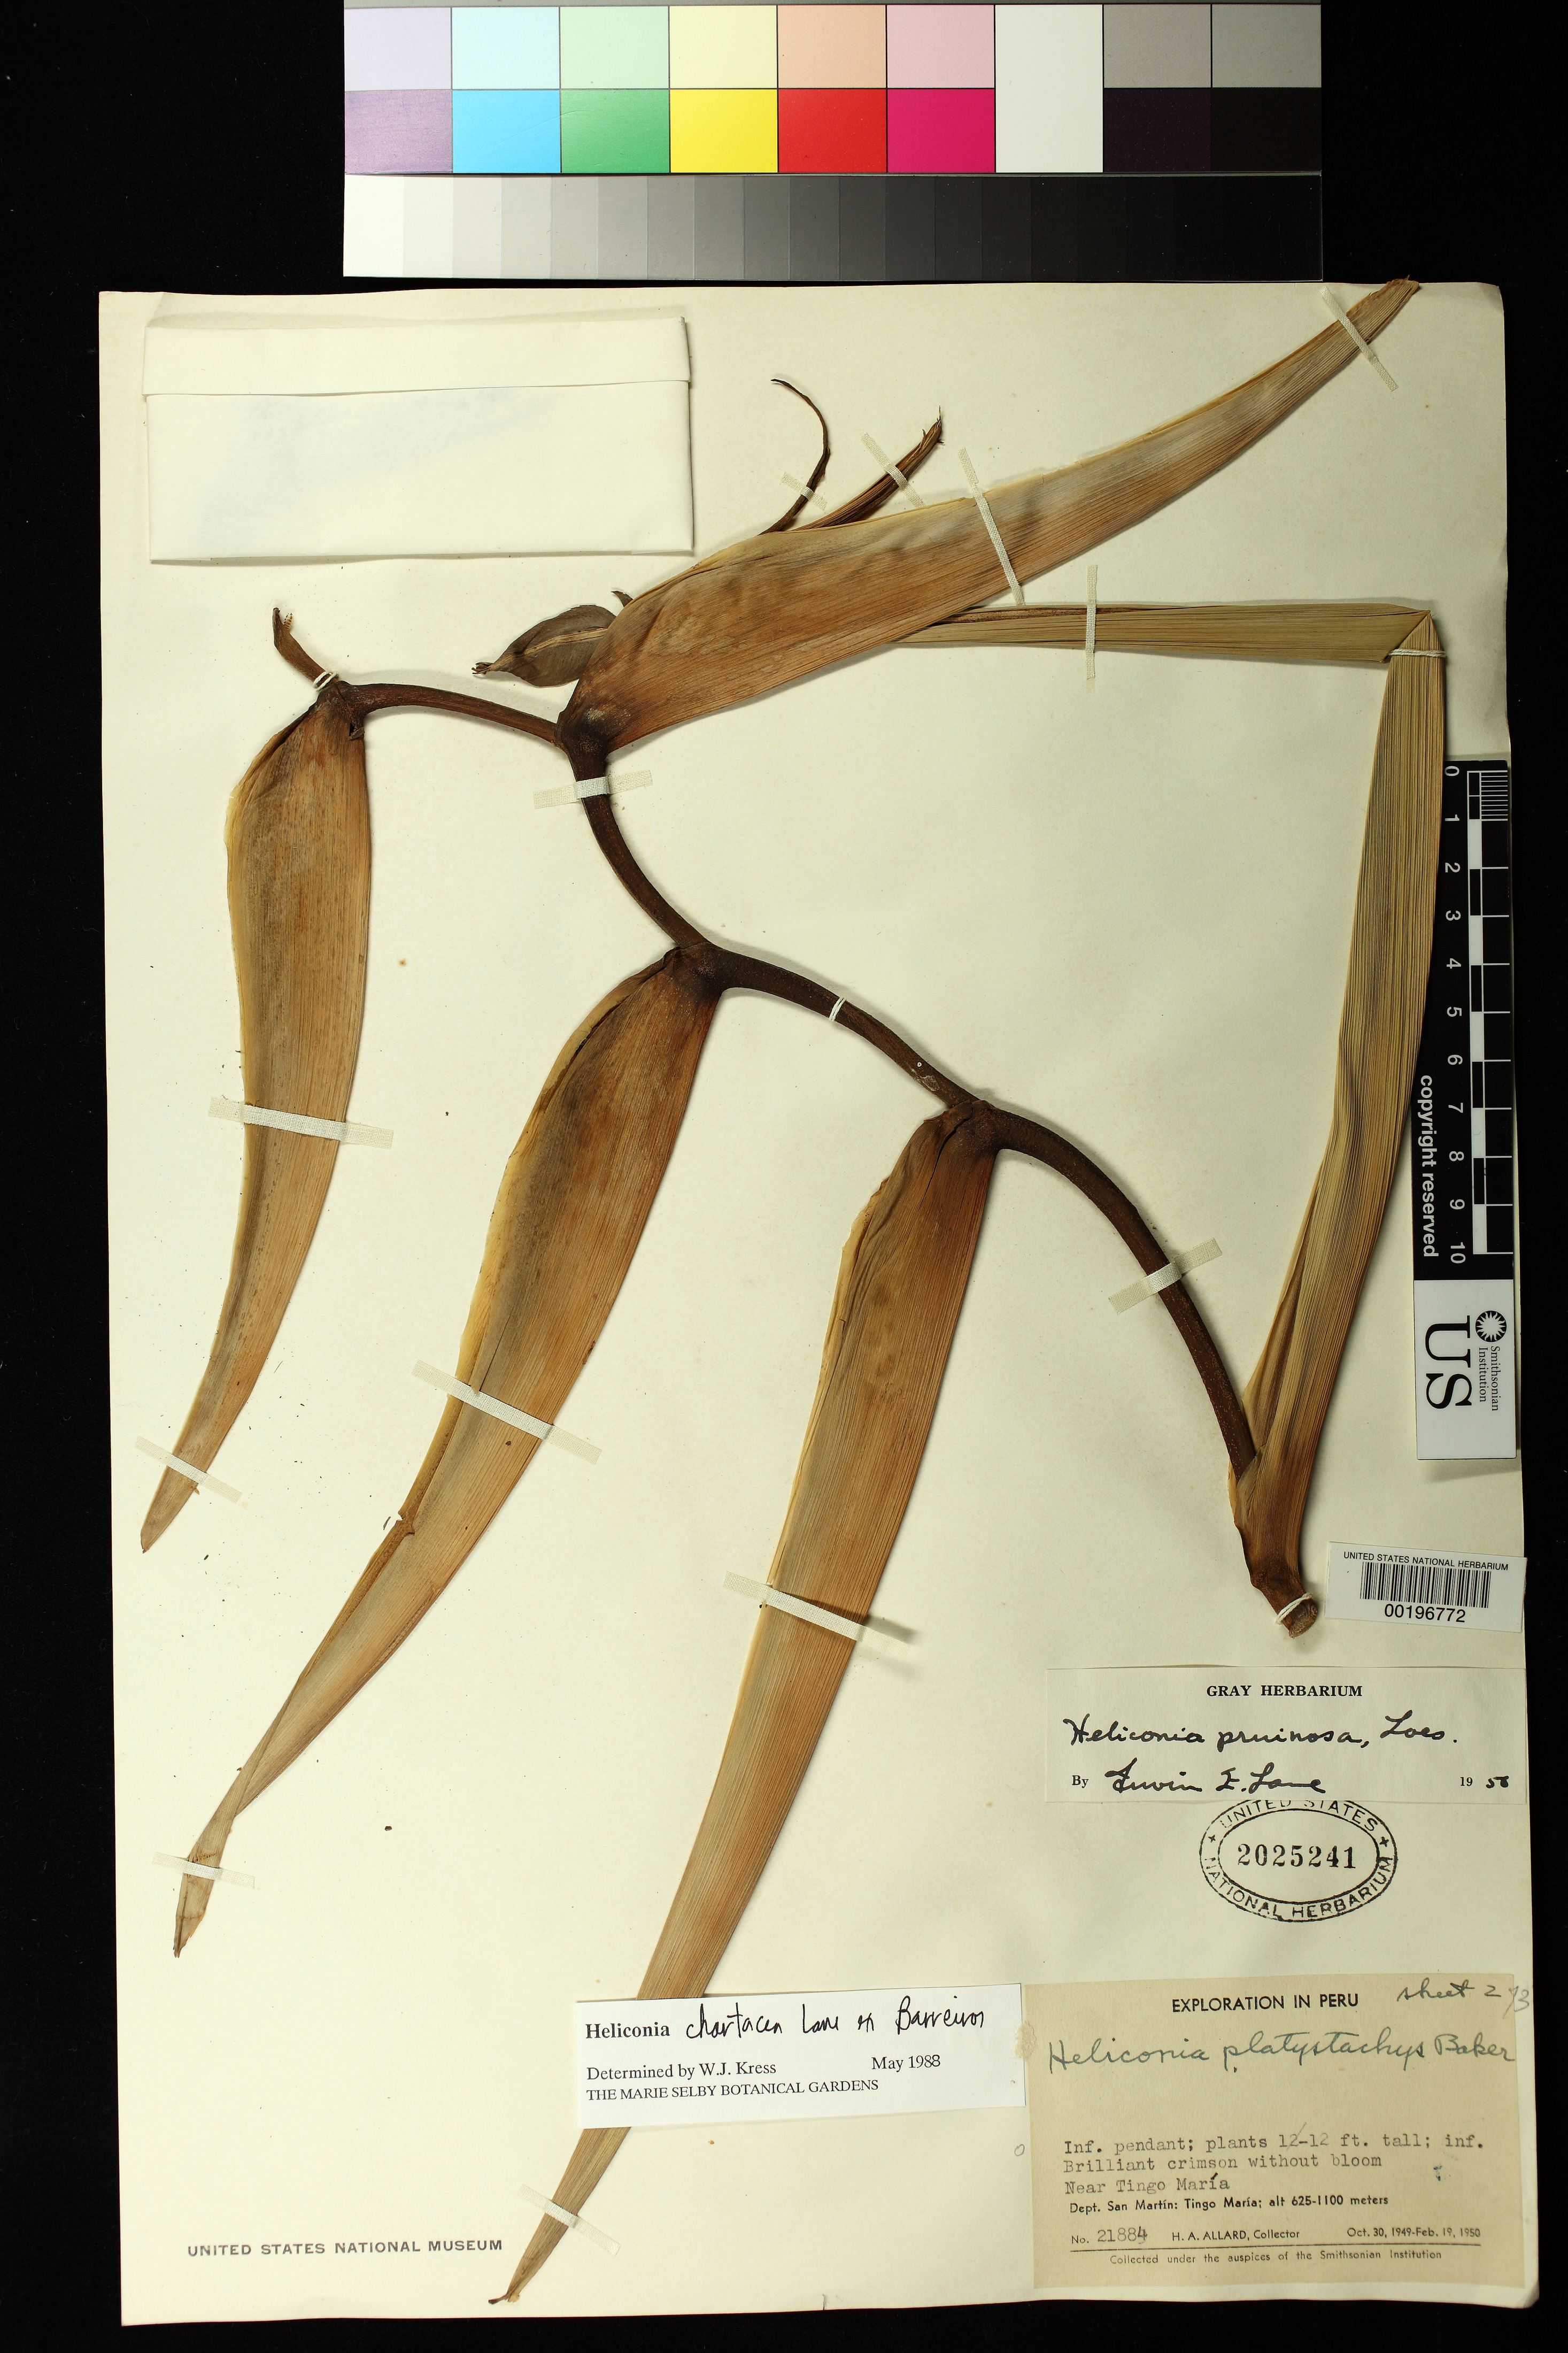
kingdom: Plantae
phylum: Tracheophyta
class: Liliopsida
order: Zingiberales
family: Heliconiaceae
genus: Heliconia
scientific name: Heliconia chartacea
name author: Lane ex Barreiros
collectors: H. A. Allard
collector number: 21884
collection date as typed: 30 Oct 1949 to 19 Feb 1950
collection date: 1949-10-30/1950-02-19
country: Peru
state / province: San Martín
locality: Near tingo maria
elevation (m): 625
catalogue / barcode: US 2025241